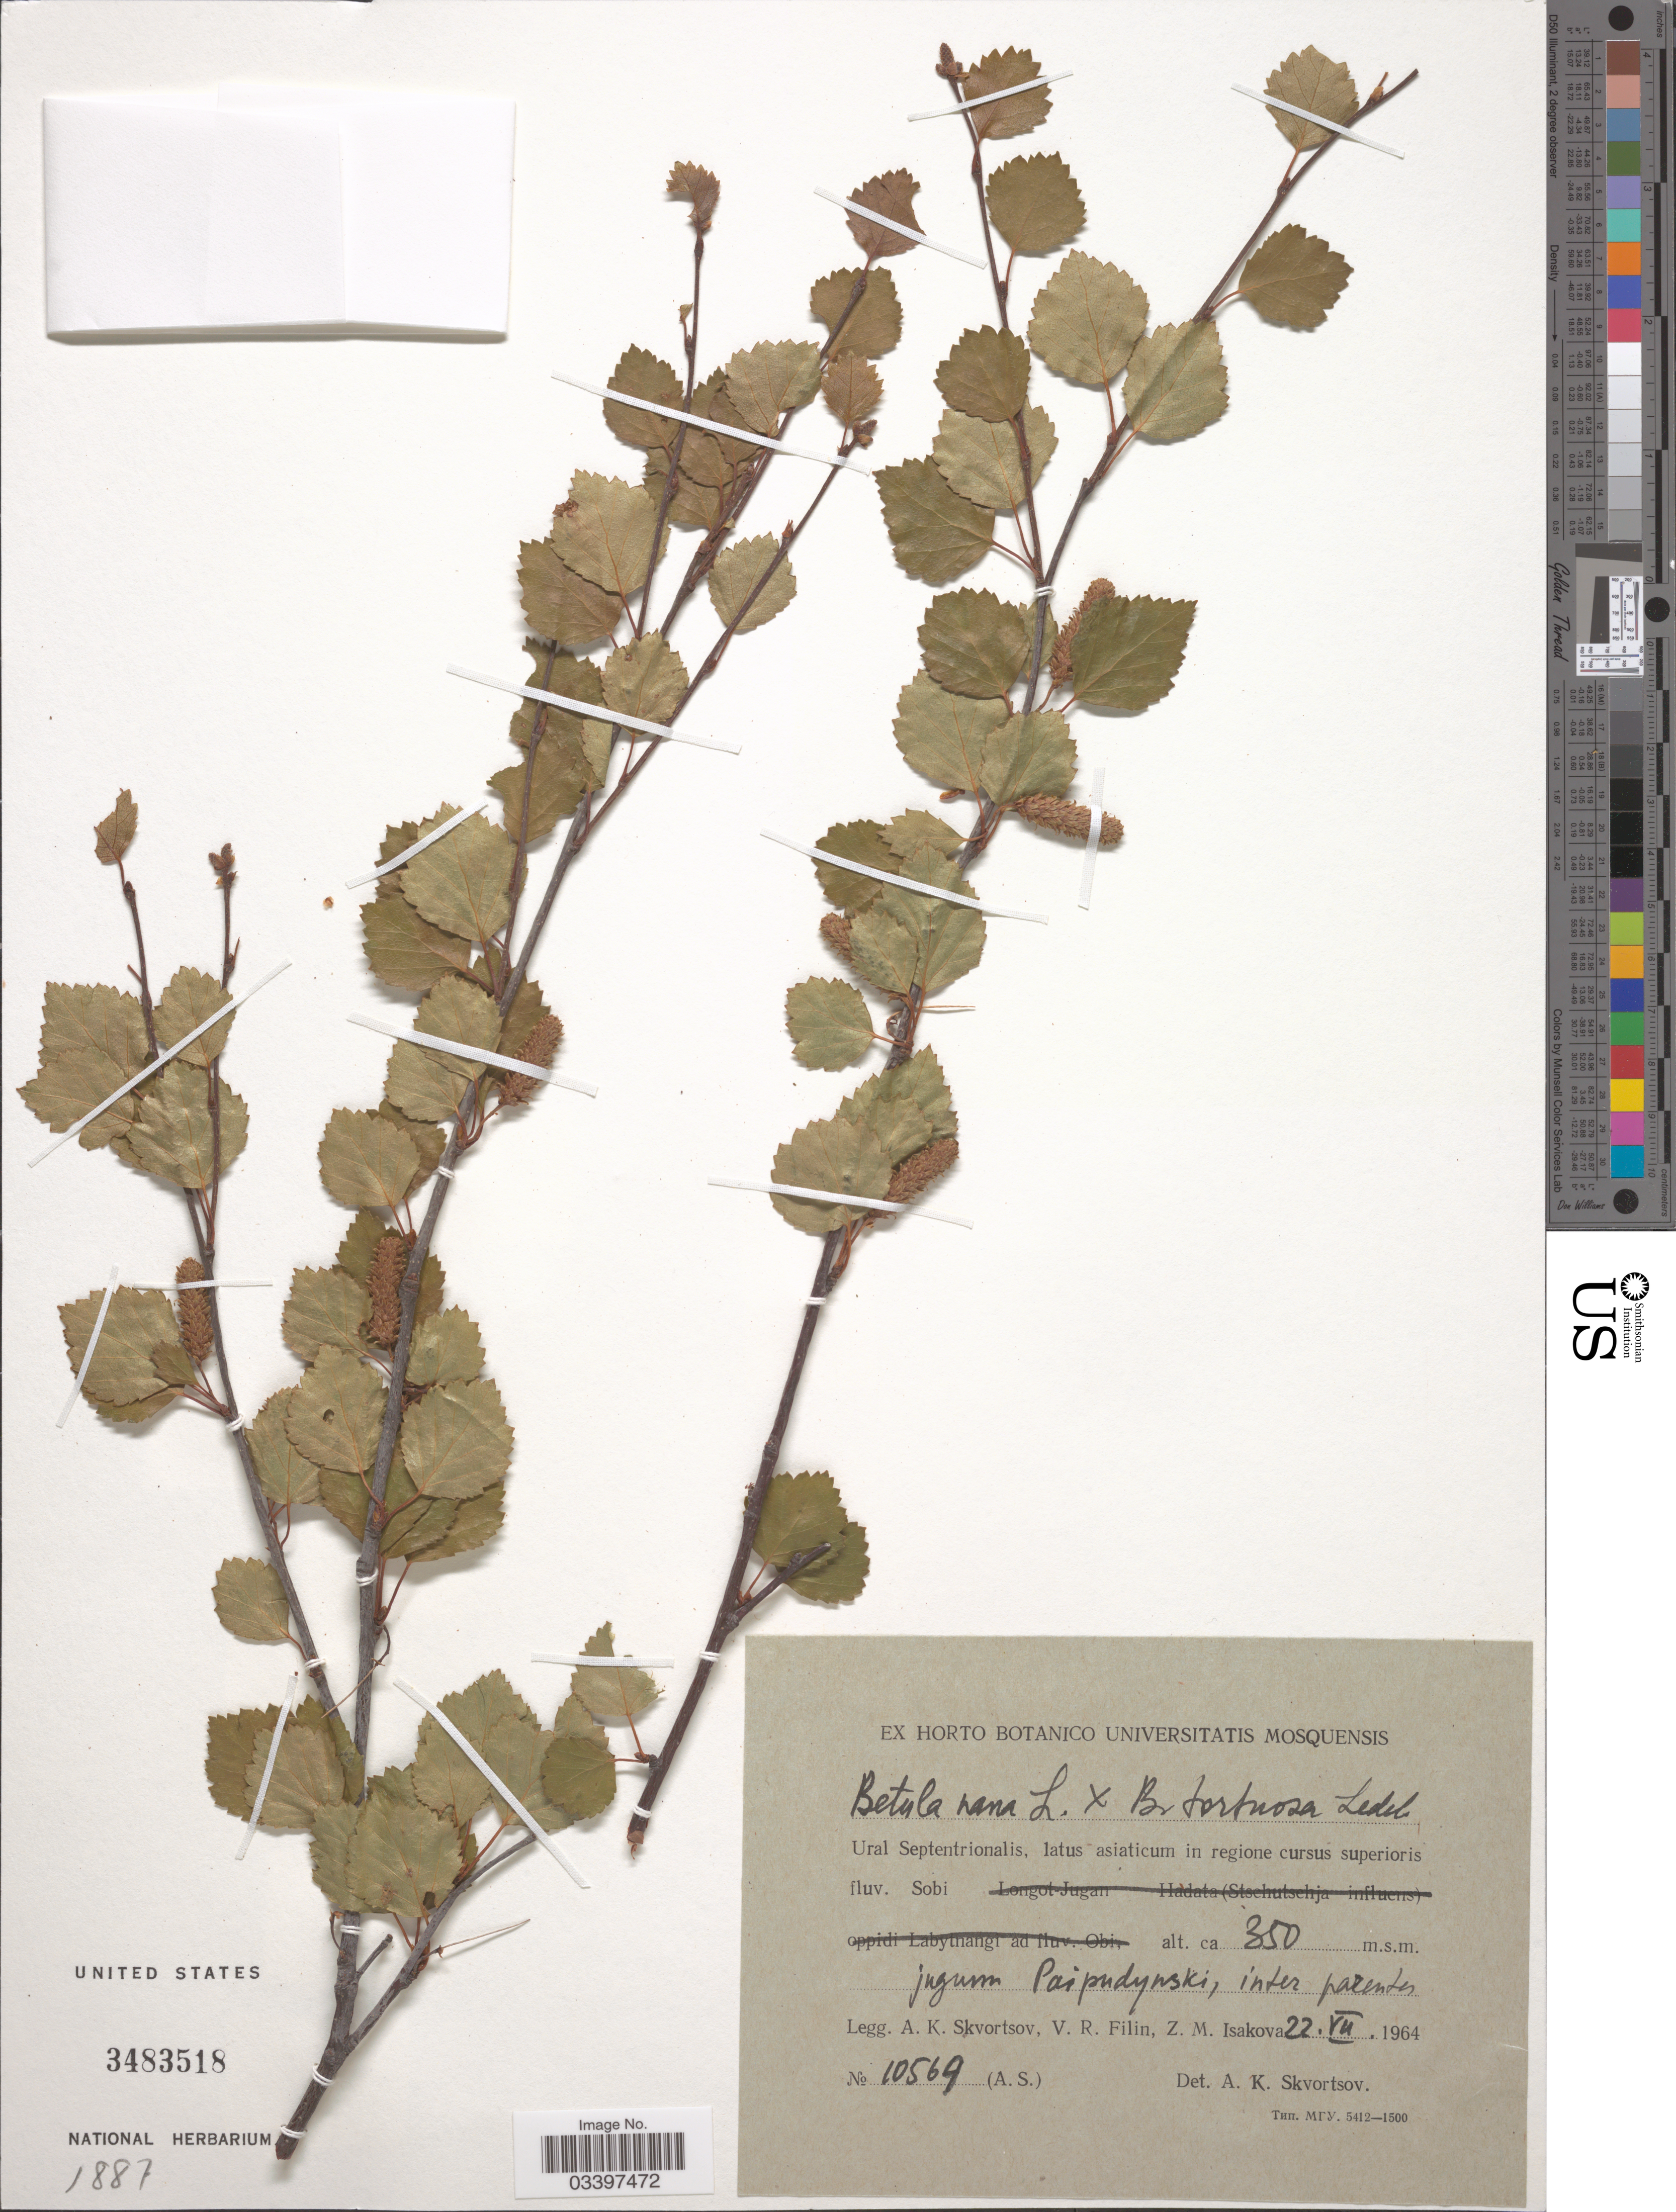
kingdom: Plantae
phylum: Tracheophyta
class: Magnoliopsida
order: Fagales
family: Betulaceae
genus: Betula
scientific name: Betula nana x B. tortuosa Ledeb.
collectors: A. K. Skvortsov, V. Filin & Z. Isakova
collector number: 10569(A.S.)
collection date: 1964-07-22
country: Russian Federation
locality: Ural Septentrionalis, latus asiaticum in regione cursus superioris fluv. Sobi. Jugum Papudynski, inter parentes.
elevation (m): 350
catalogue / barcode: US 3483518